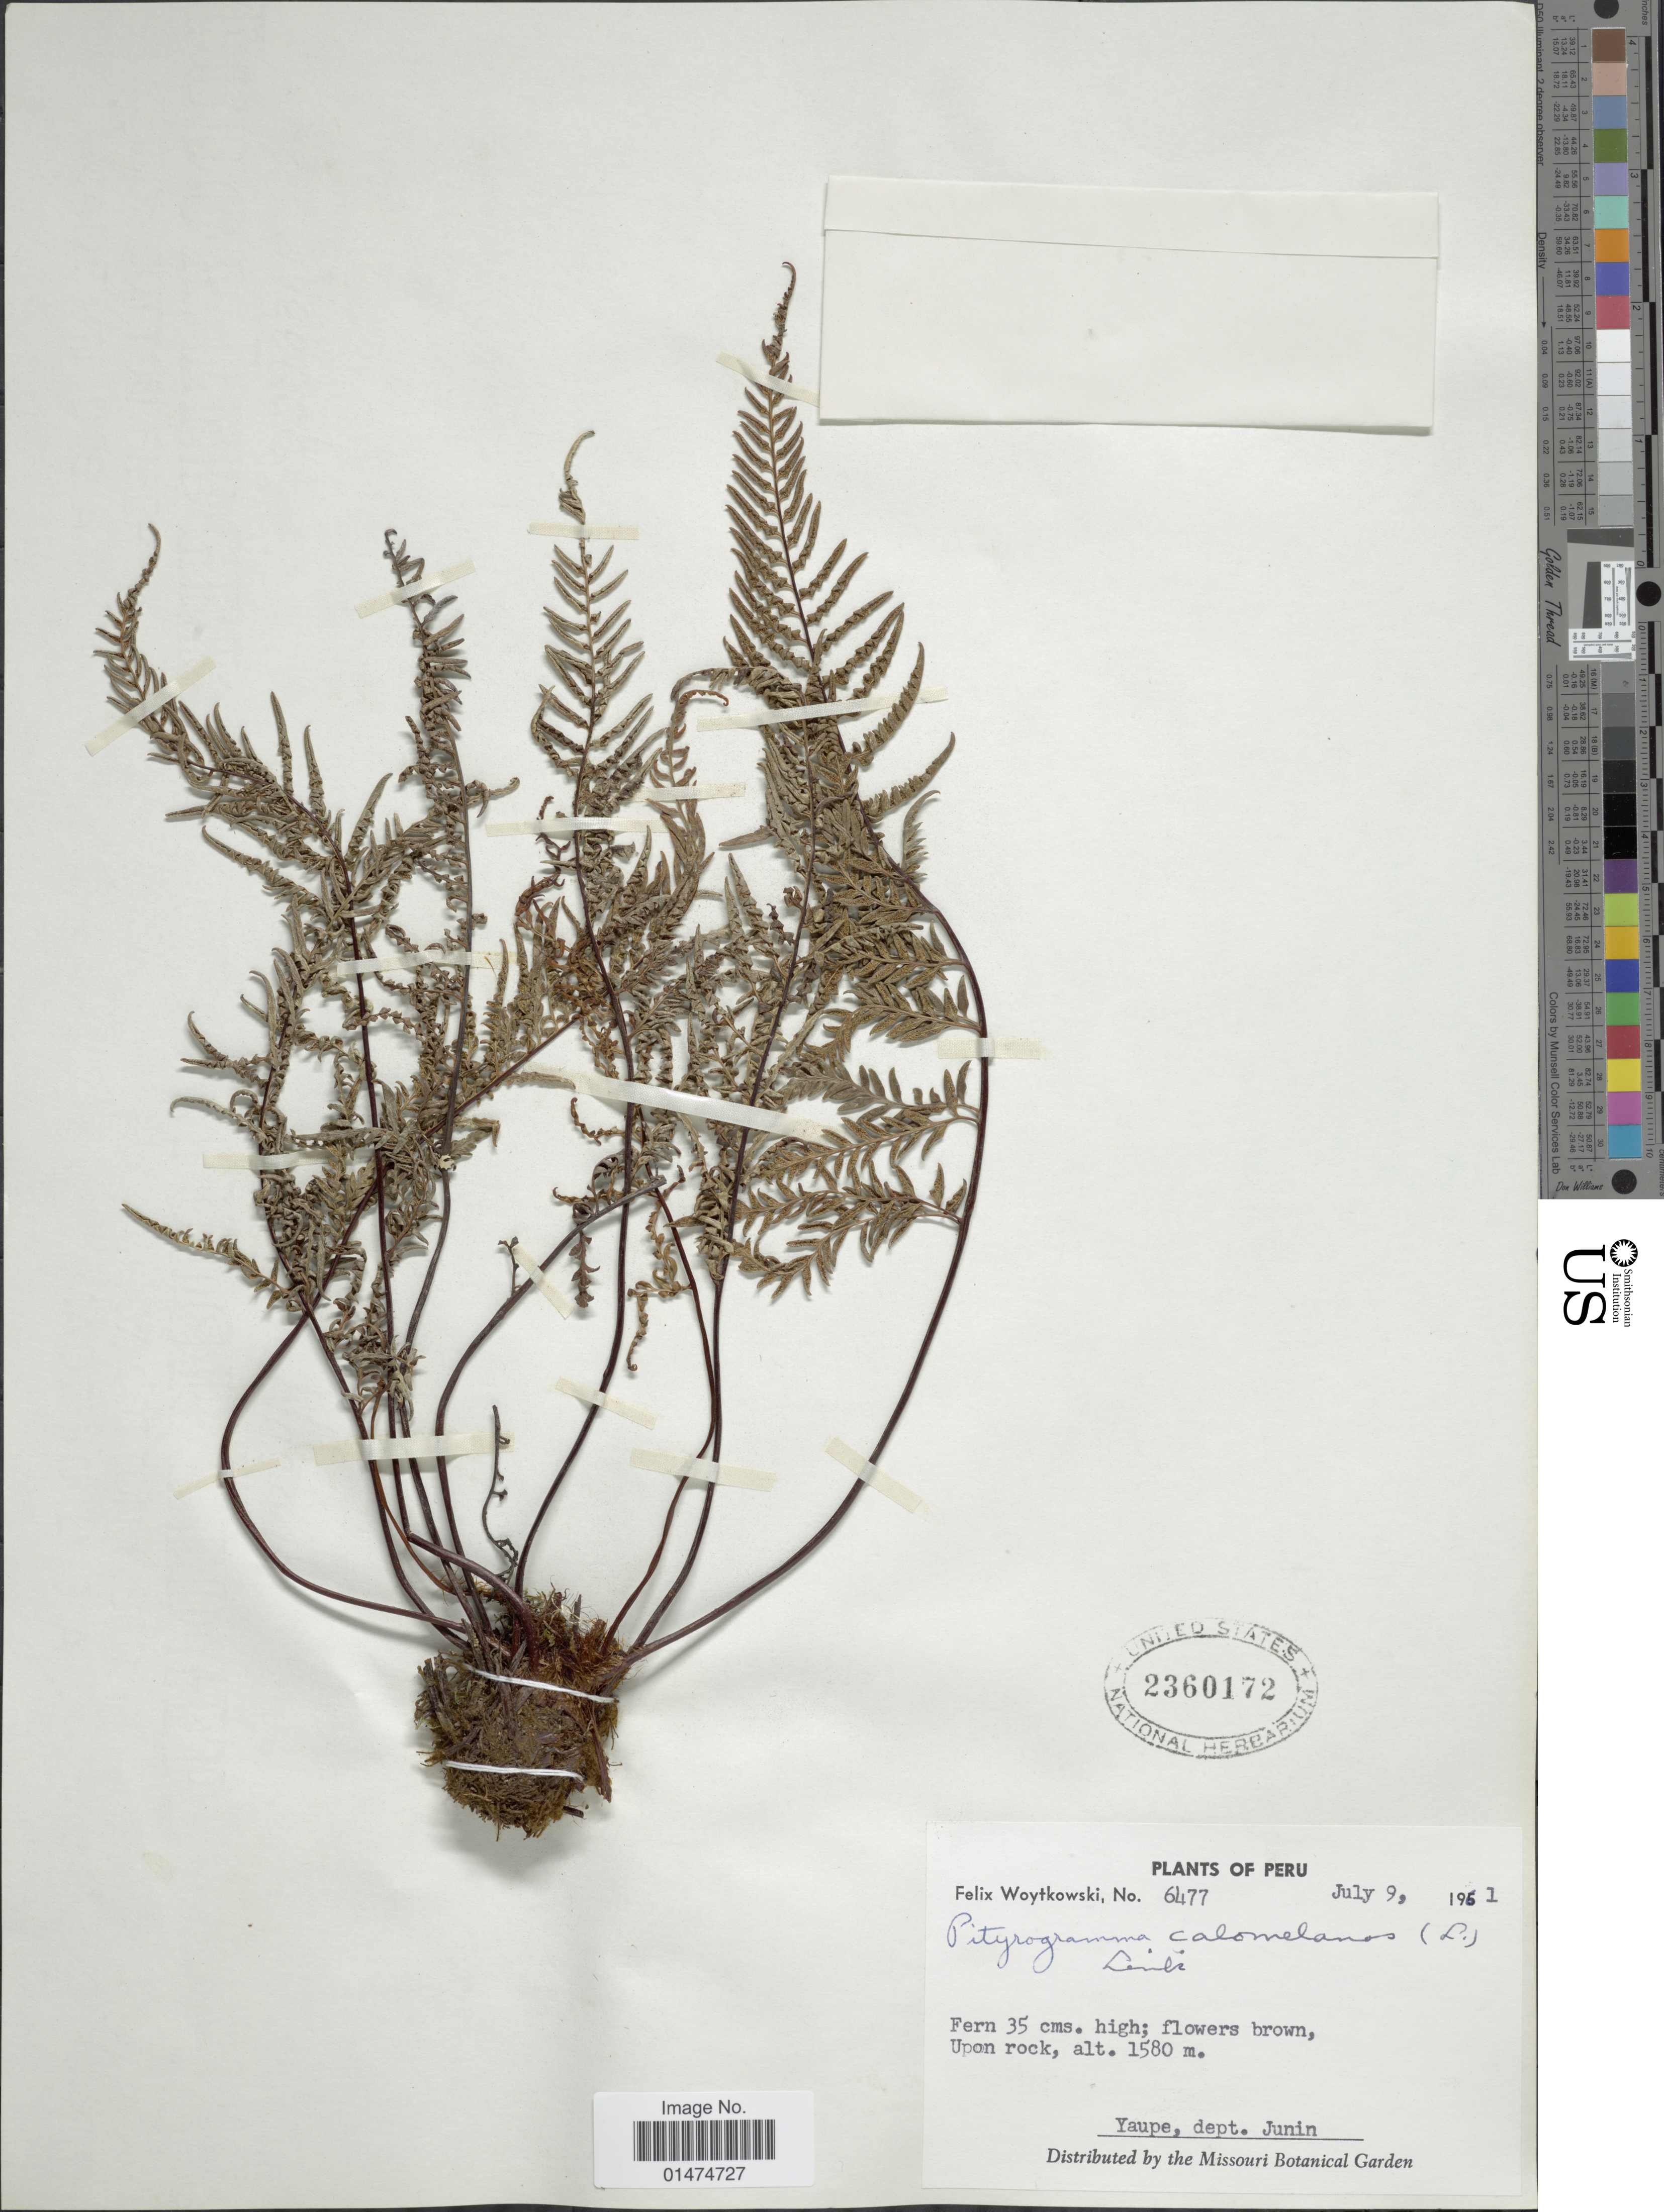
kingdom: Plantae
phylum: Tracheophyta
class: Polypodiopsida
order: Polypodiales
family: Pteridaceae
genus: Pityrogramma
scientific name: Pityrogramma calomelanos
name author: (L.) Link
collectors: F. Woytkowski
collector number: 6477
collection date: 1961-07-09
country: Peru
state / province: Junín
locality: Yaupe, dept. Junin.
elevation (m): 1580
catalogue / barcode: US 2360172